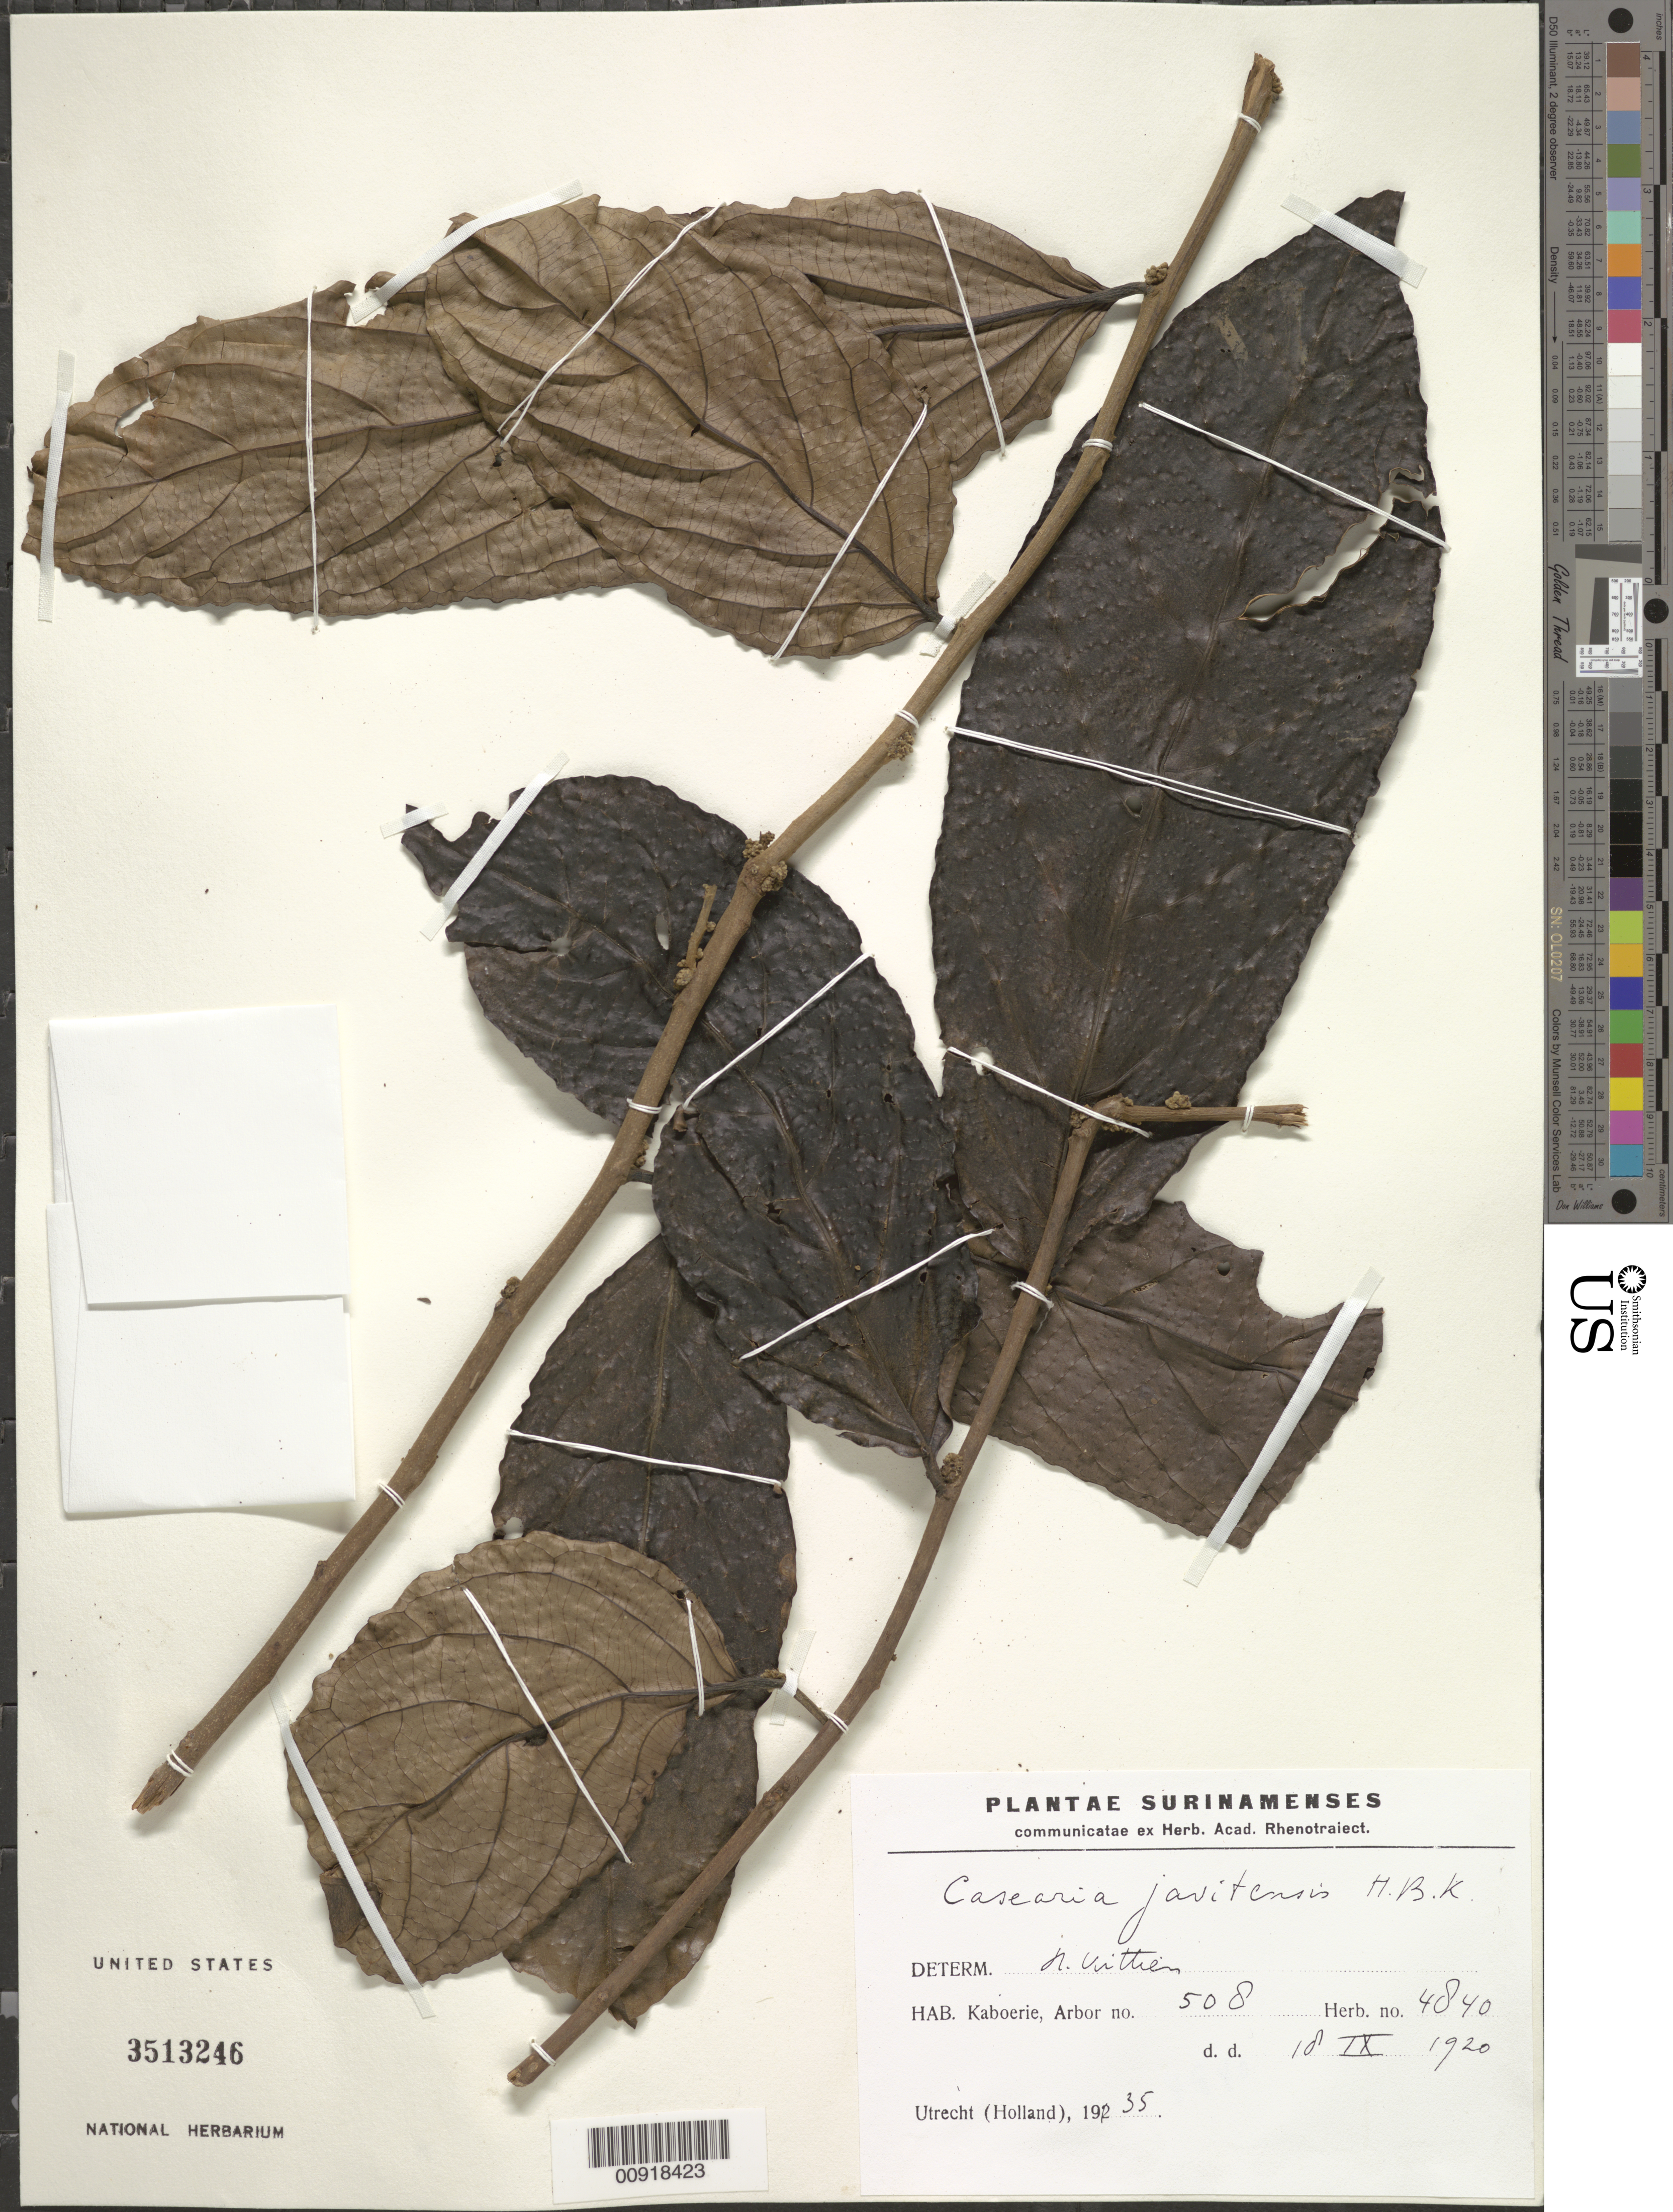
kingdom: Plantae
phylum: Tracheophyta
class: Magnoliopsida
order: Malpighiales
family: Salicaceae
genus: Piparea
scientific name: Piparea multiflora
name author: C.F. Gaertn.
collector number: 4840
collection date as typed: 18-Sep-20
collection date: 1920-09-18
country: Suriname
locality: Kaboerie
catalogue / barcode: US 3513246